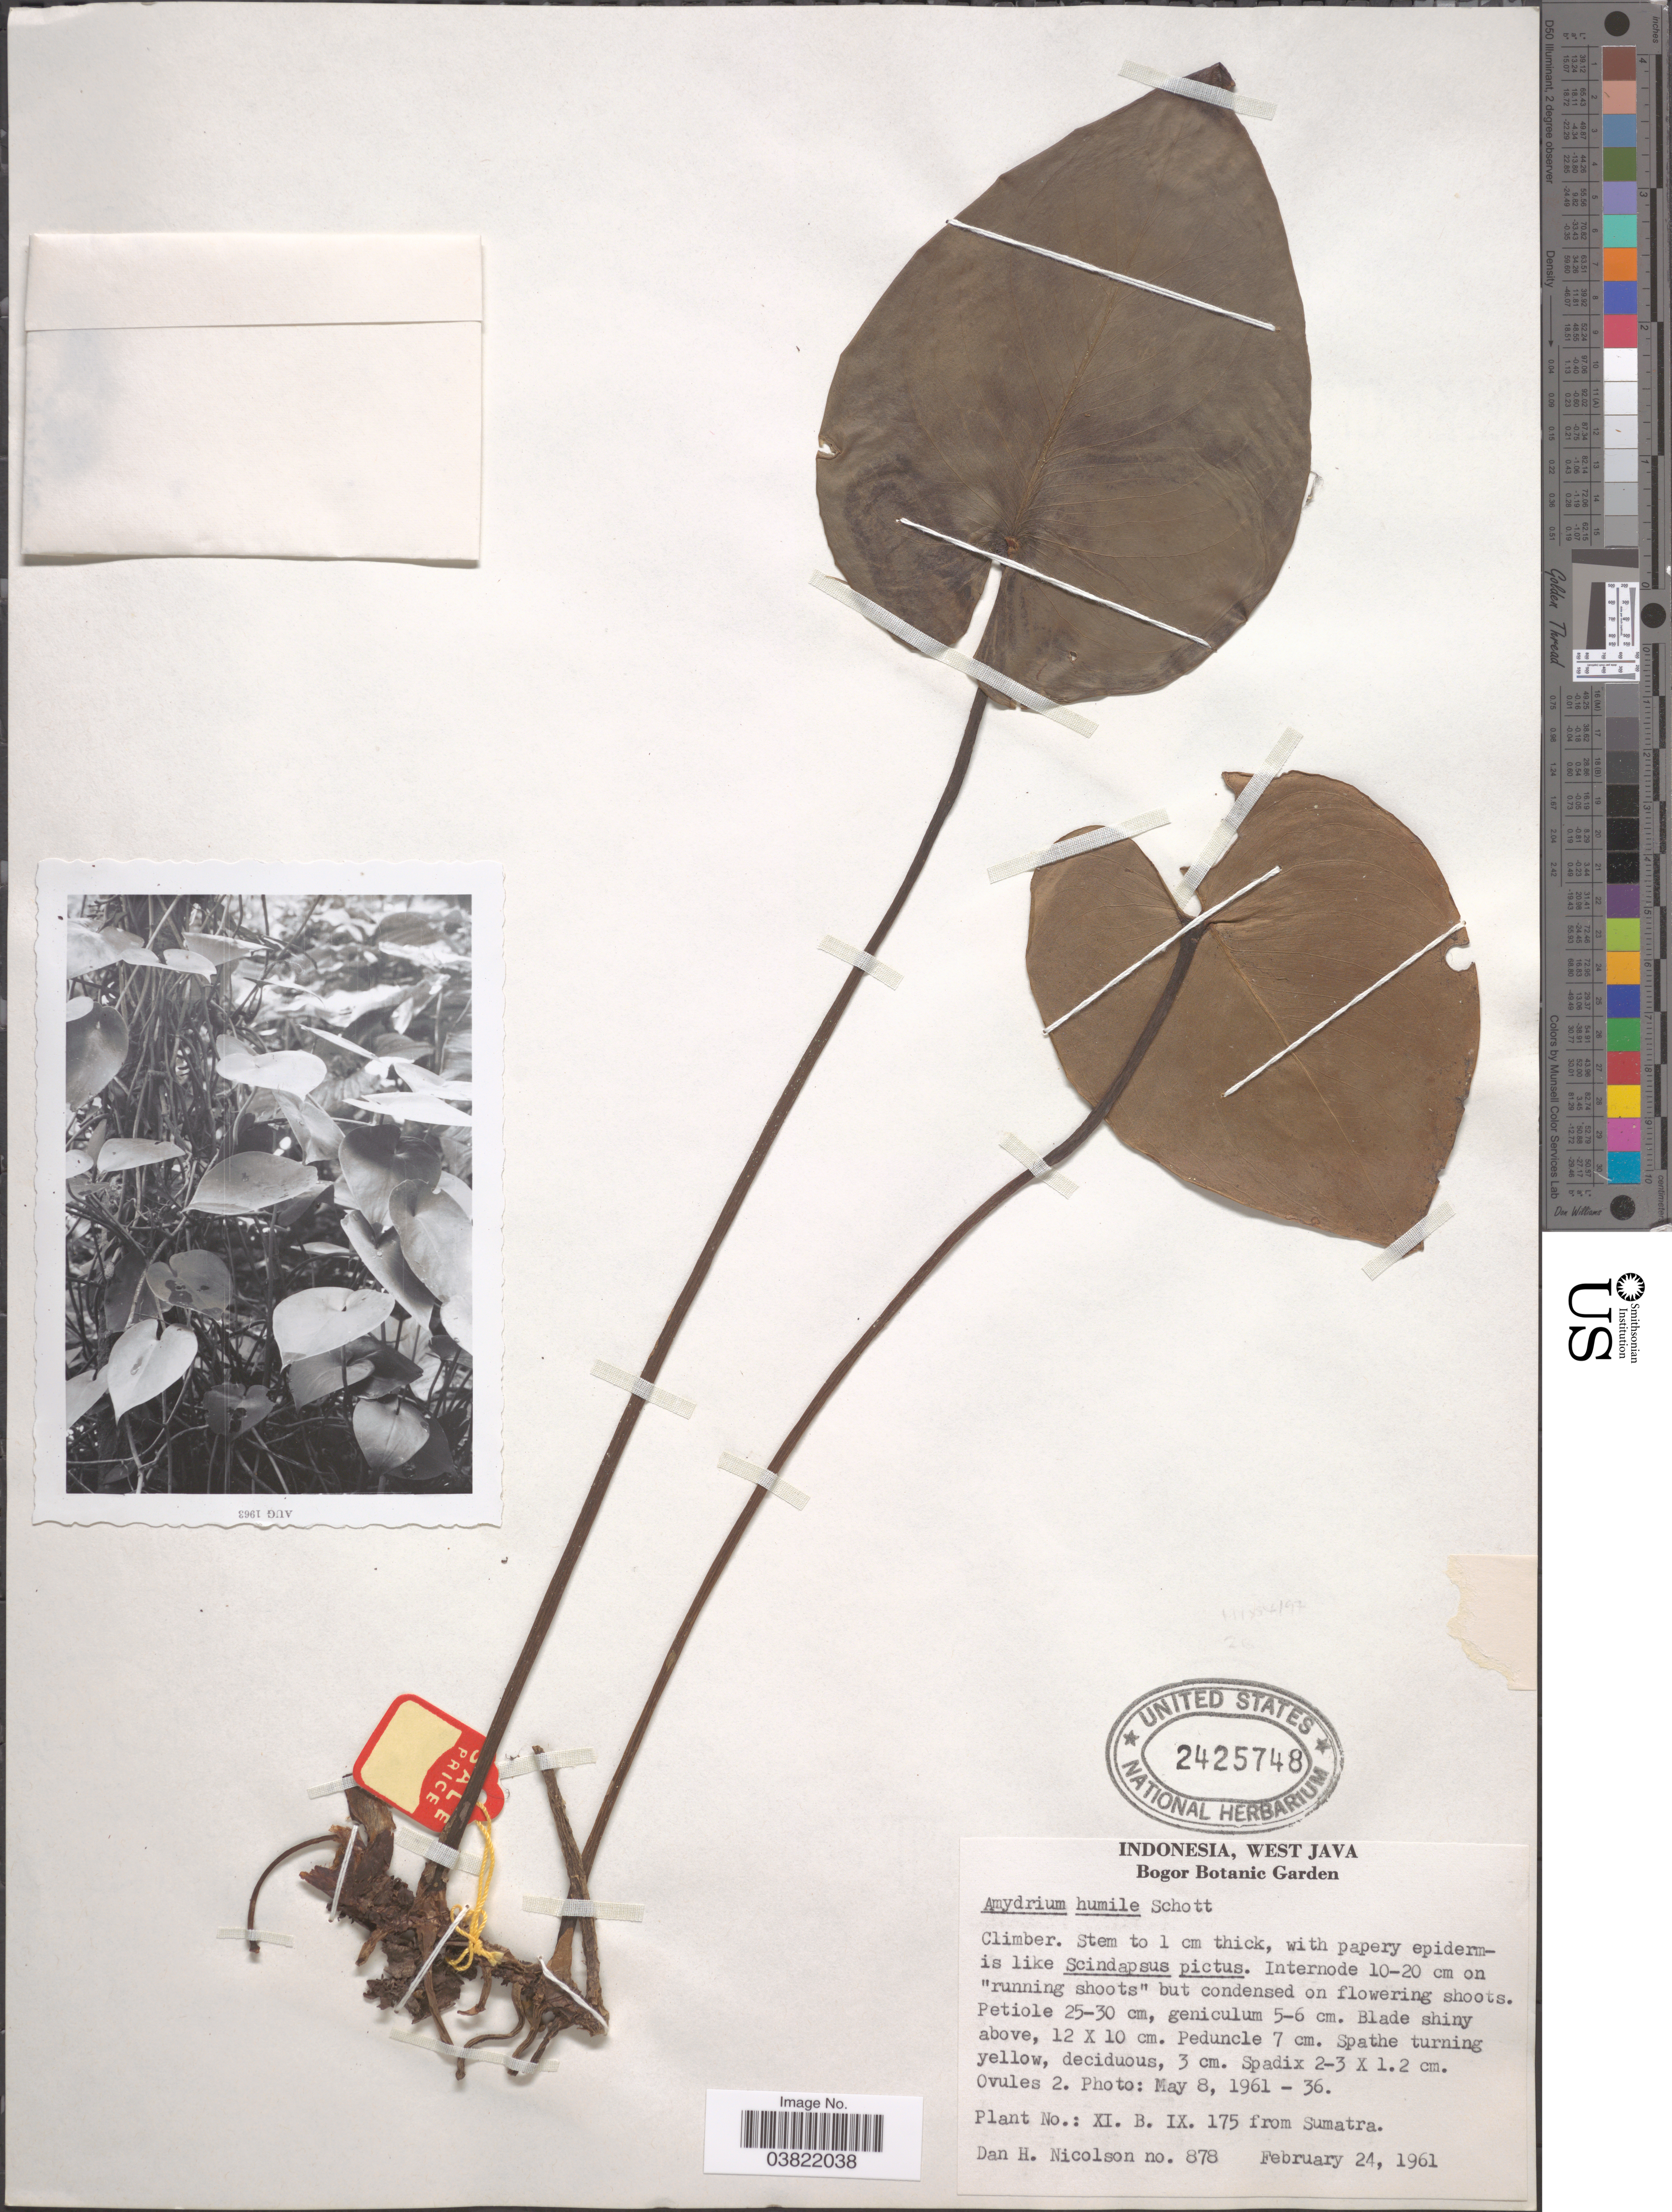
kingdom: Plantae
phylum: Tracheophyta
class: Liliopsida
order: Alismatales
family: Araceae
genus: Amydrium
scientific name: Amydrium humile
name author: Schott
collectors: D. H. Nicolson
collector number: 878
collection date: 1961-02-24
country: Indonesia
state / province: Java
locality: West Java. Bogor Botanic Garden.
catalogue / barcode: US 2425748